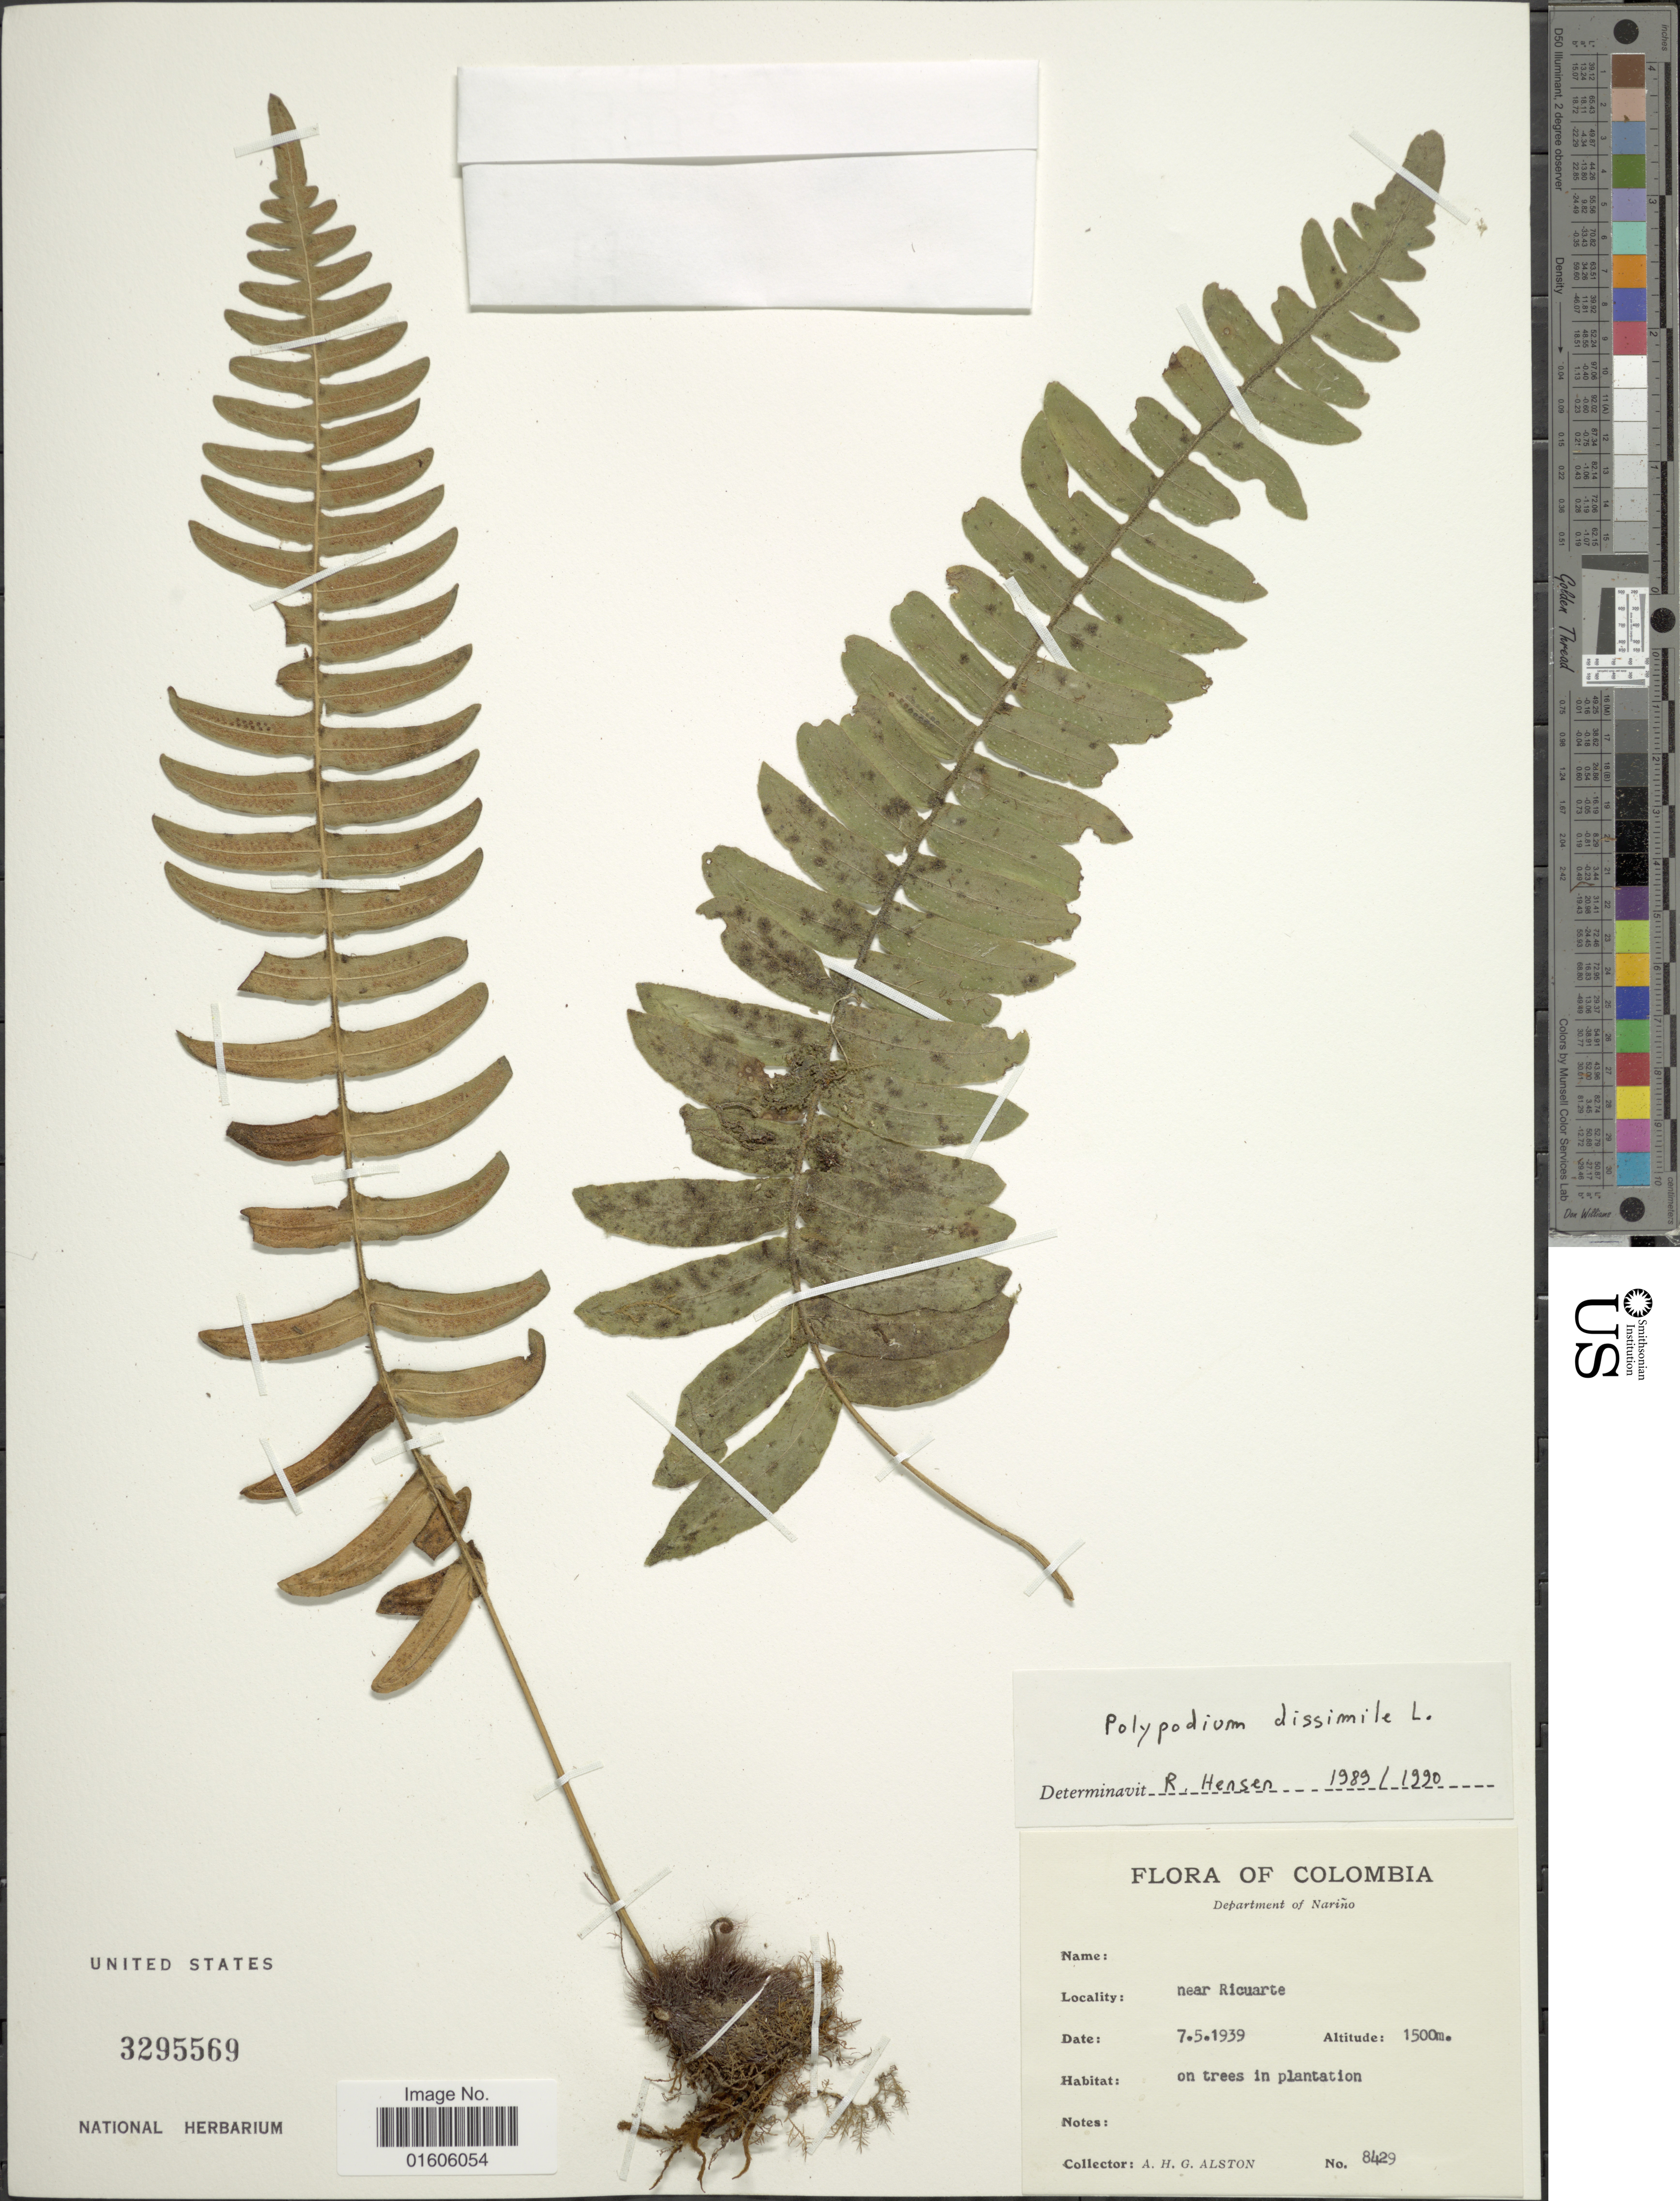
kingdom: Plantae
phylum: Tracheophyta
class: Polypodiopsida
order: Polypodiales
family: Polypodiaceae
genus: Serpocaulon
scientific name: Serpocaulon dissimile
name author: (L.) A.R. Sm.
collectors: A. H. Alston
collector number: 8429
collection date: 1939-05-07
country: Colombia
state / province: Nariño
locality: Department of Narño. Near Ricuarte.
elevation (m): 1500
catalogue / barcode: US 3295569